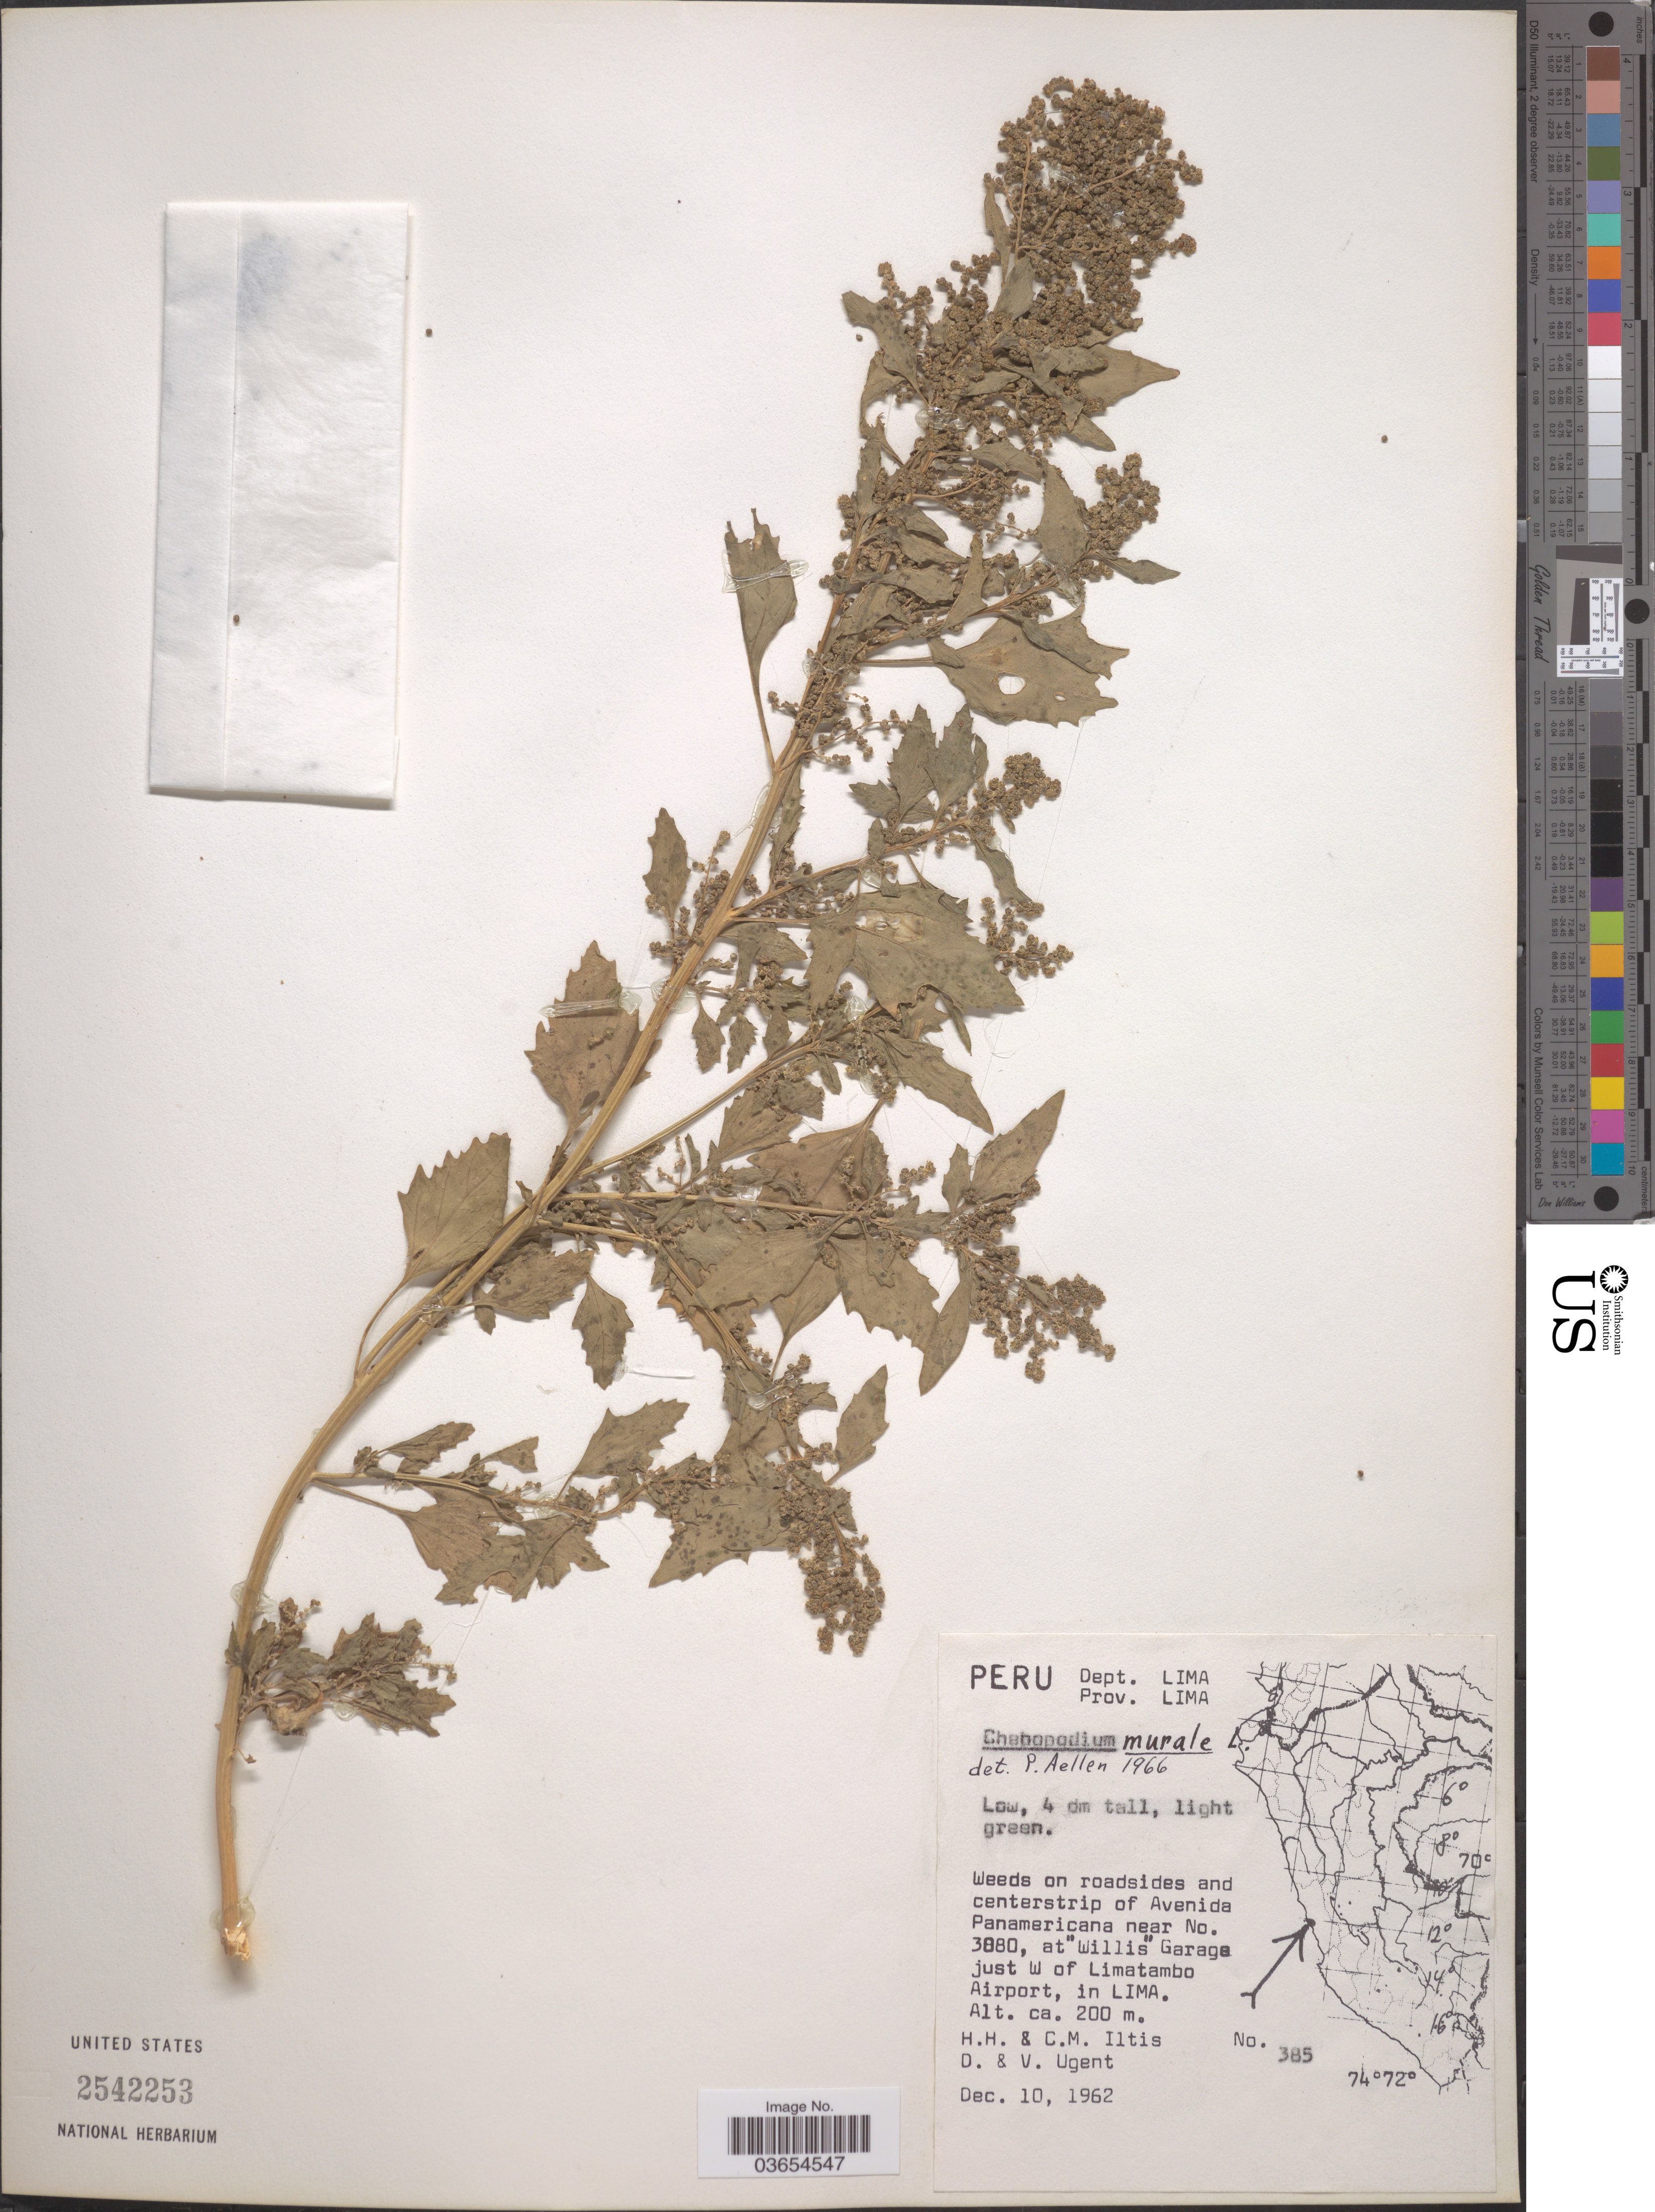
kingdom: Plantae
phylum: Tracheophyta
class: Magnoliopsida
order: Caryophyllales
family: Amaranthaceae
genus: Chenopodium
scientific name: Chenopodium murale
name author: L.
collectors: H. H. Iltis, C. M Iltis, D. Ugent & V. Ugent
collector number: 385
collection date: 1962-12-10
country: Peru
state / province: Lima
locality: Dept. Lima. At "Willis" Garaga just W of Limatambo Airport, in Lima.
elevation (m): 200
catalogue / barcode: US 2542253